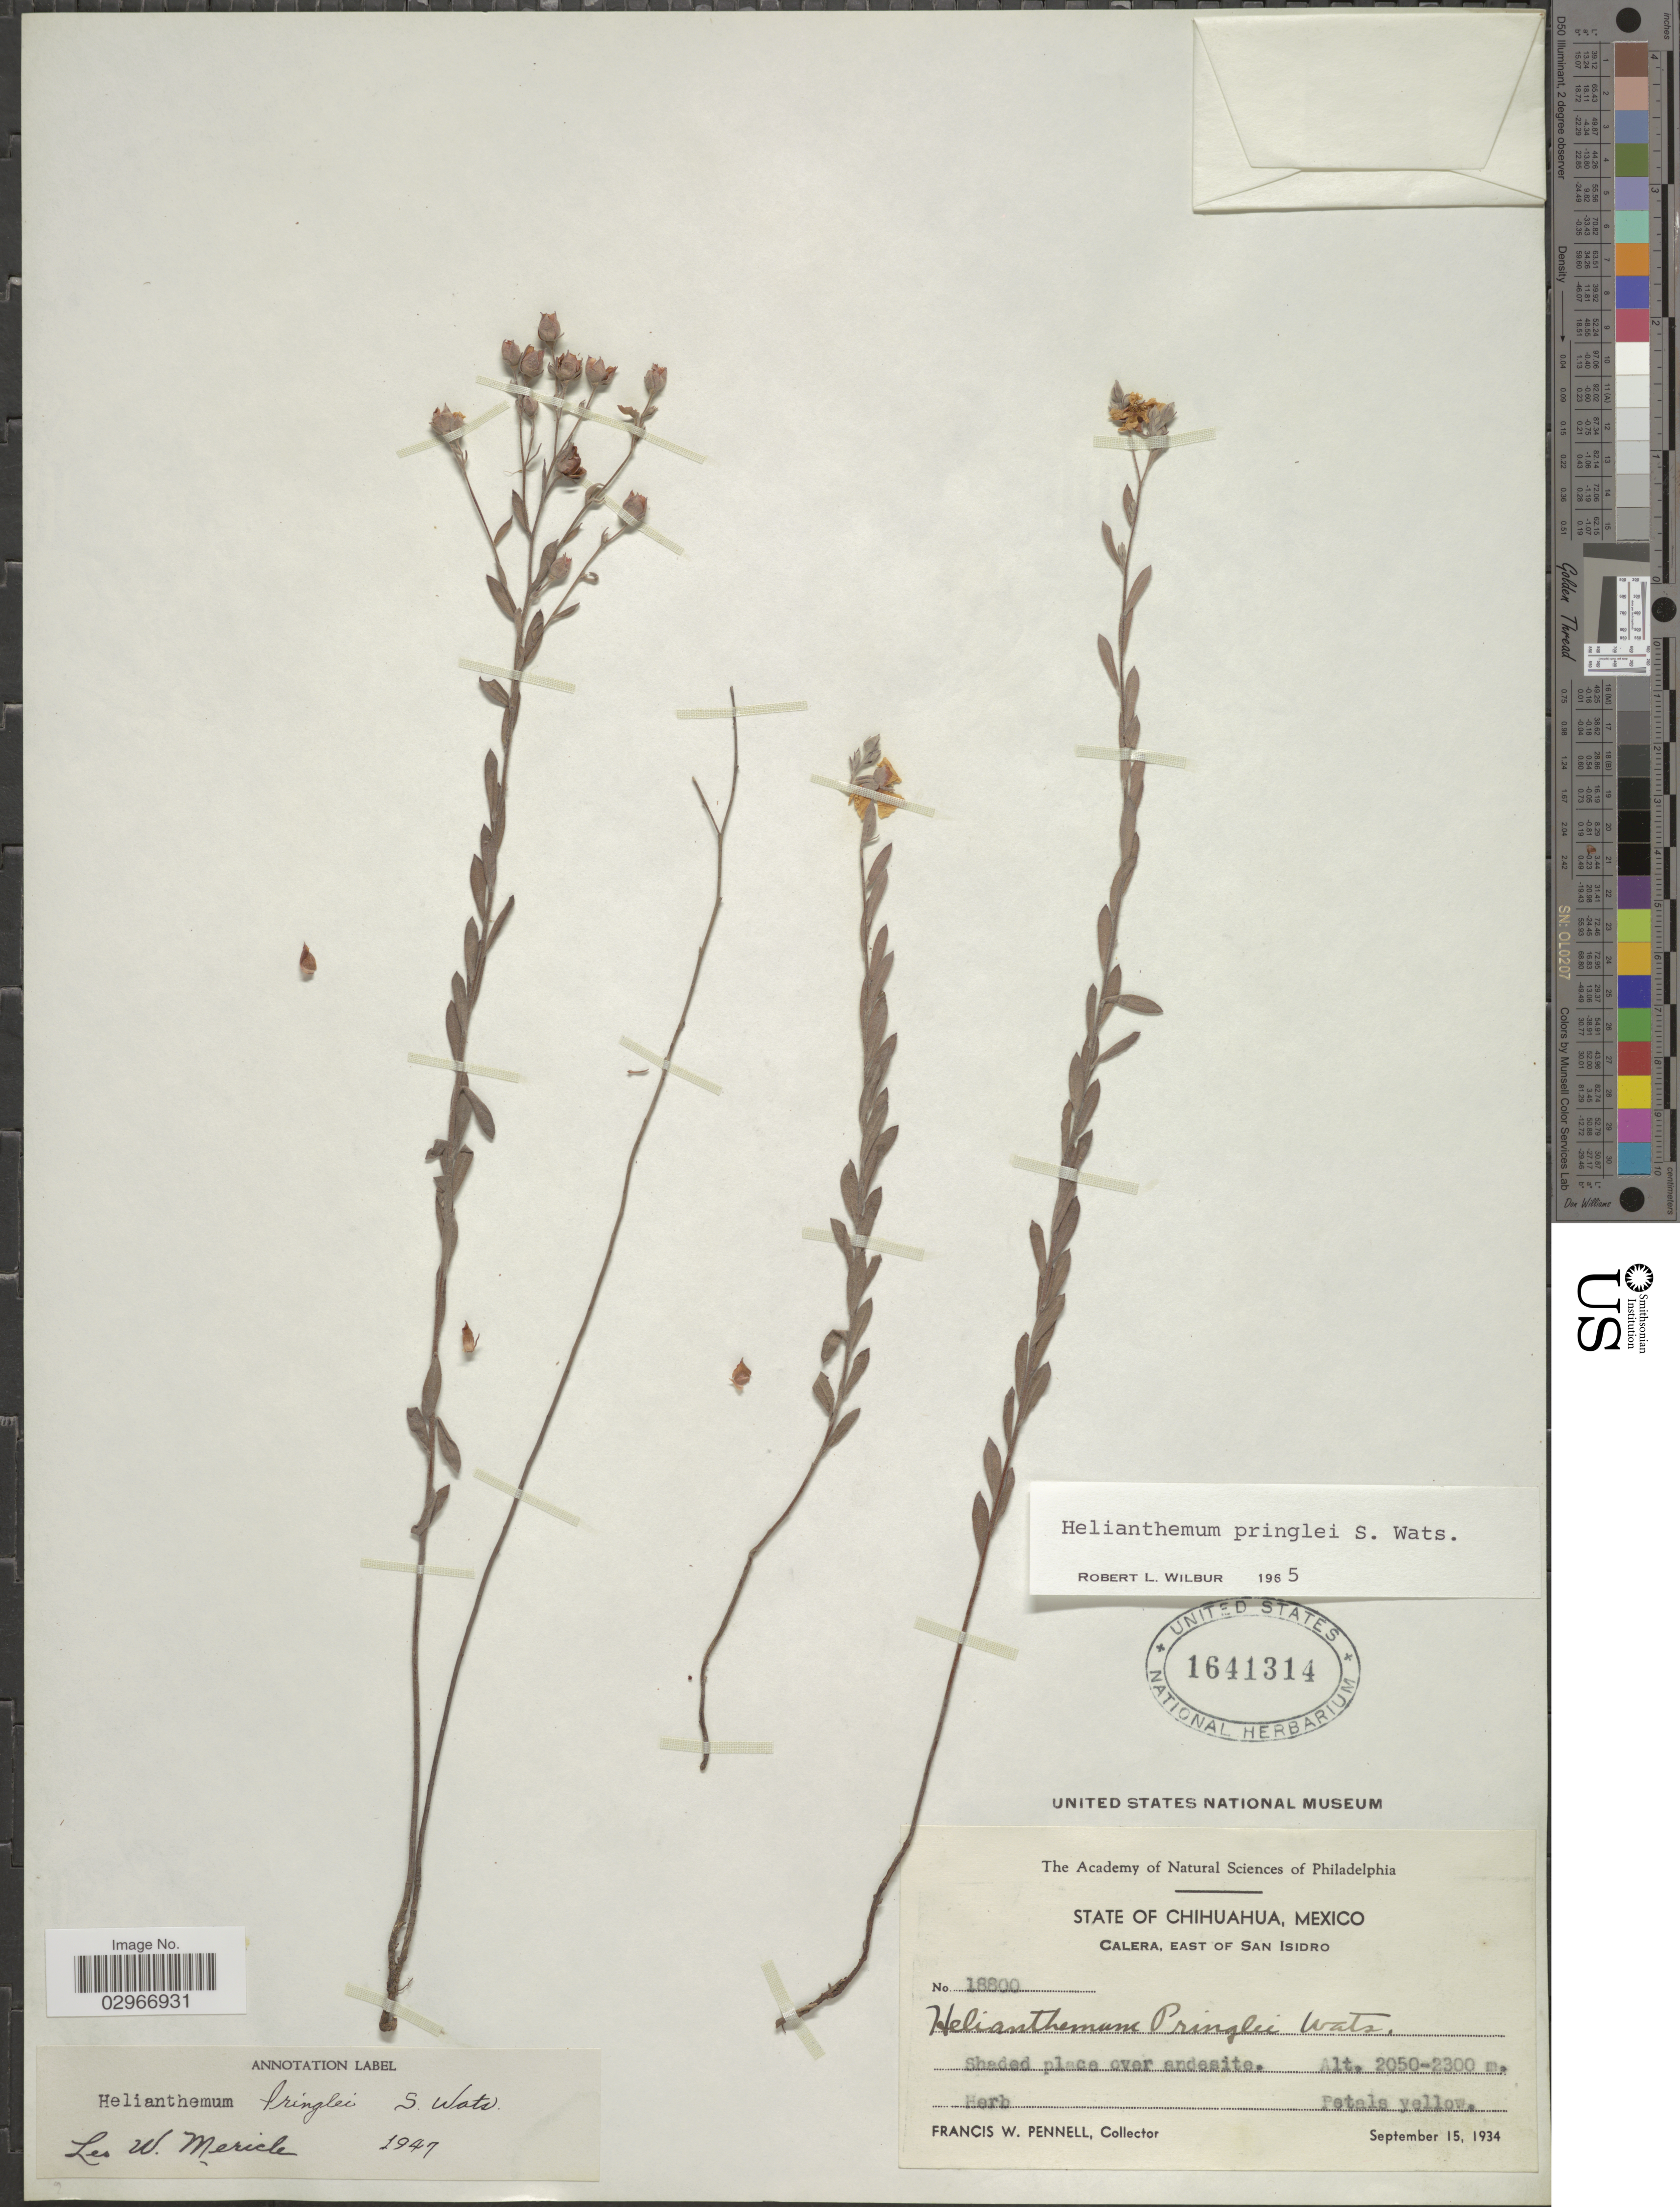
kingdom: Plantae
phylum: Tracheophyta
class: Magnoliopsida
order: Malvales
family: Cistaceae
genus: Helianthemum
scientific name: Helianthemum pringlei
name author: S. Watson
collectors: F. W. Pennell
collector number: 18800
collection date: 1934-09-15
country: Mexico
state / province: Chihuahua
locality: Calera, East of San Isidro.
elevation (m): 2050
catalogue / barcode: US 1641314